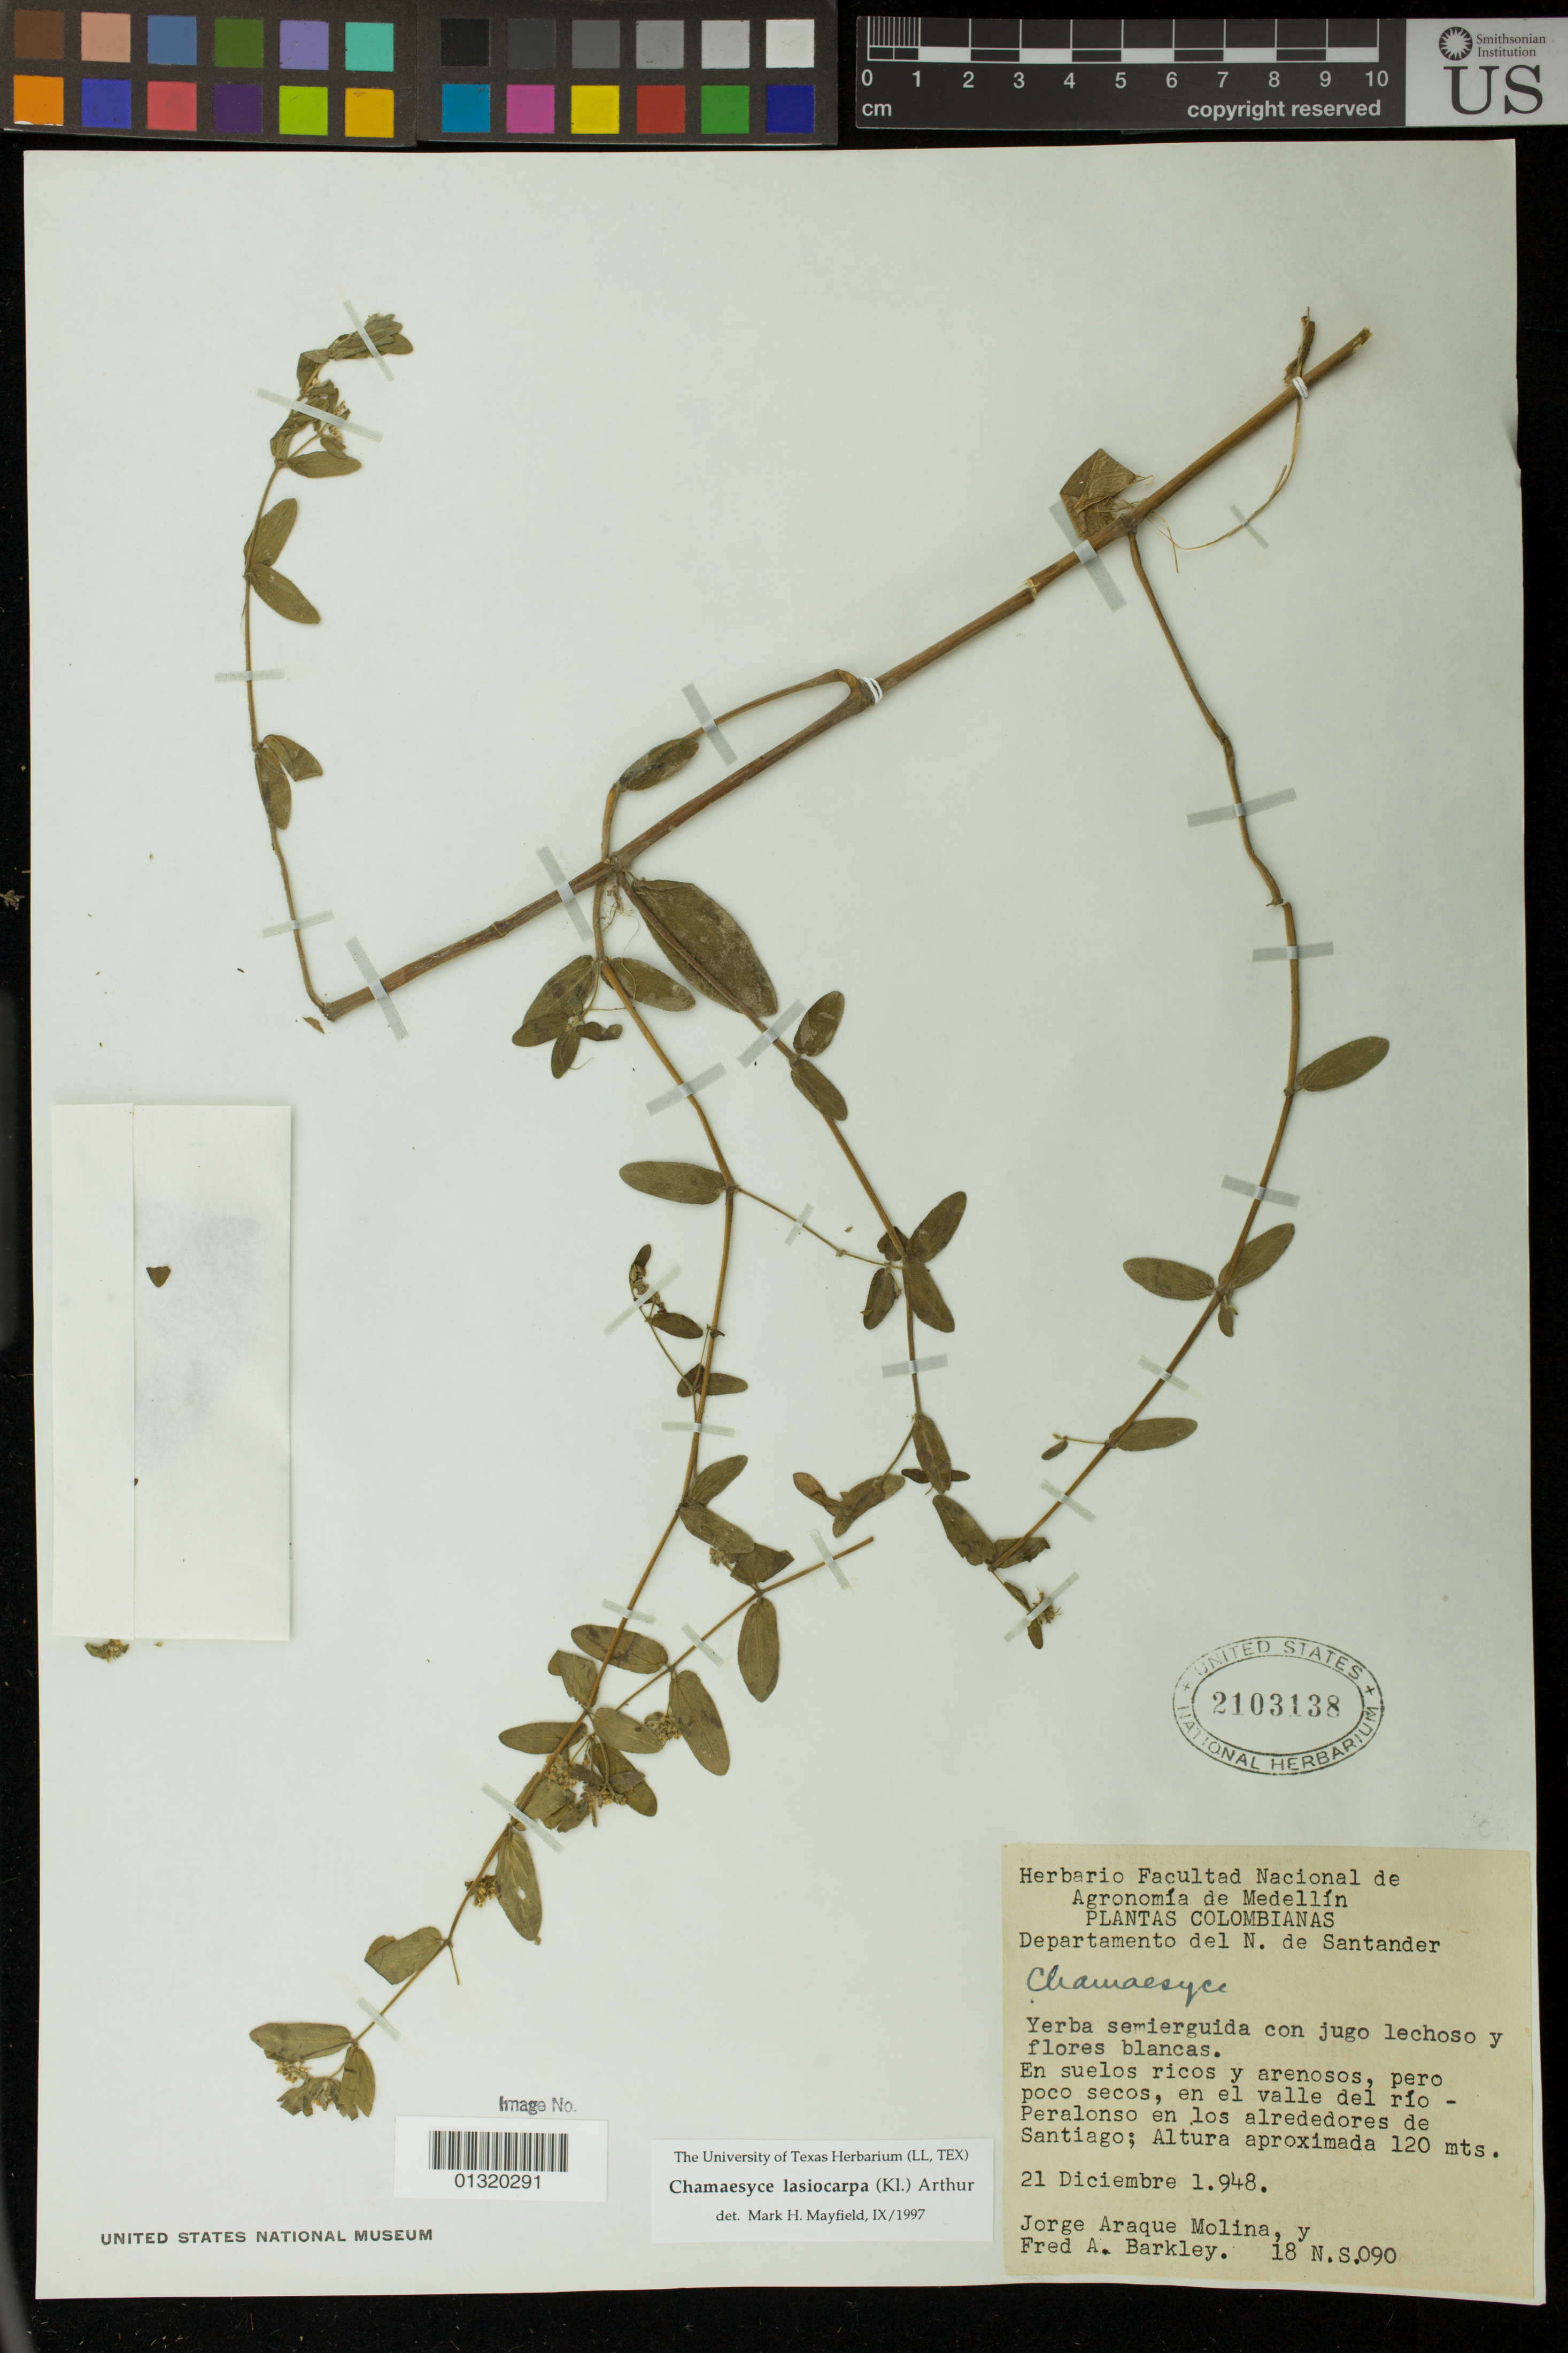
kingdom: Plantae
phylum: Tracheophyta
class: Magnoliopsida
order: Malpighiales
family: Euphorbiaceae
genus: Euphorbia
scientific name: Euphorbia lasiocarpa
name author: Klotzsch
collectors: J. A. Molina & F. A. Barkley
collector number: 18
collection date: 1948-12-21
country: Colombia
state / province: Norte de Santander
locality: en el valle del rio Peralonso en los alrededores de Santiago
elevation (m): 120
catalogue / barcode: US 2103138